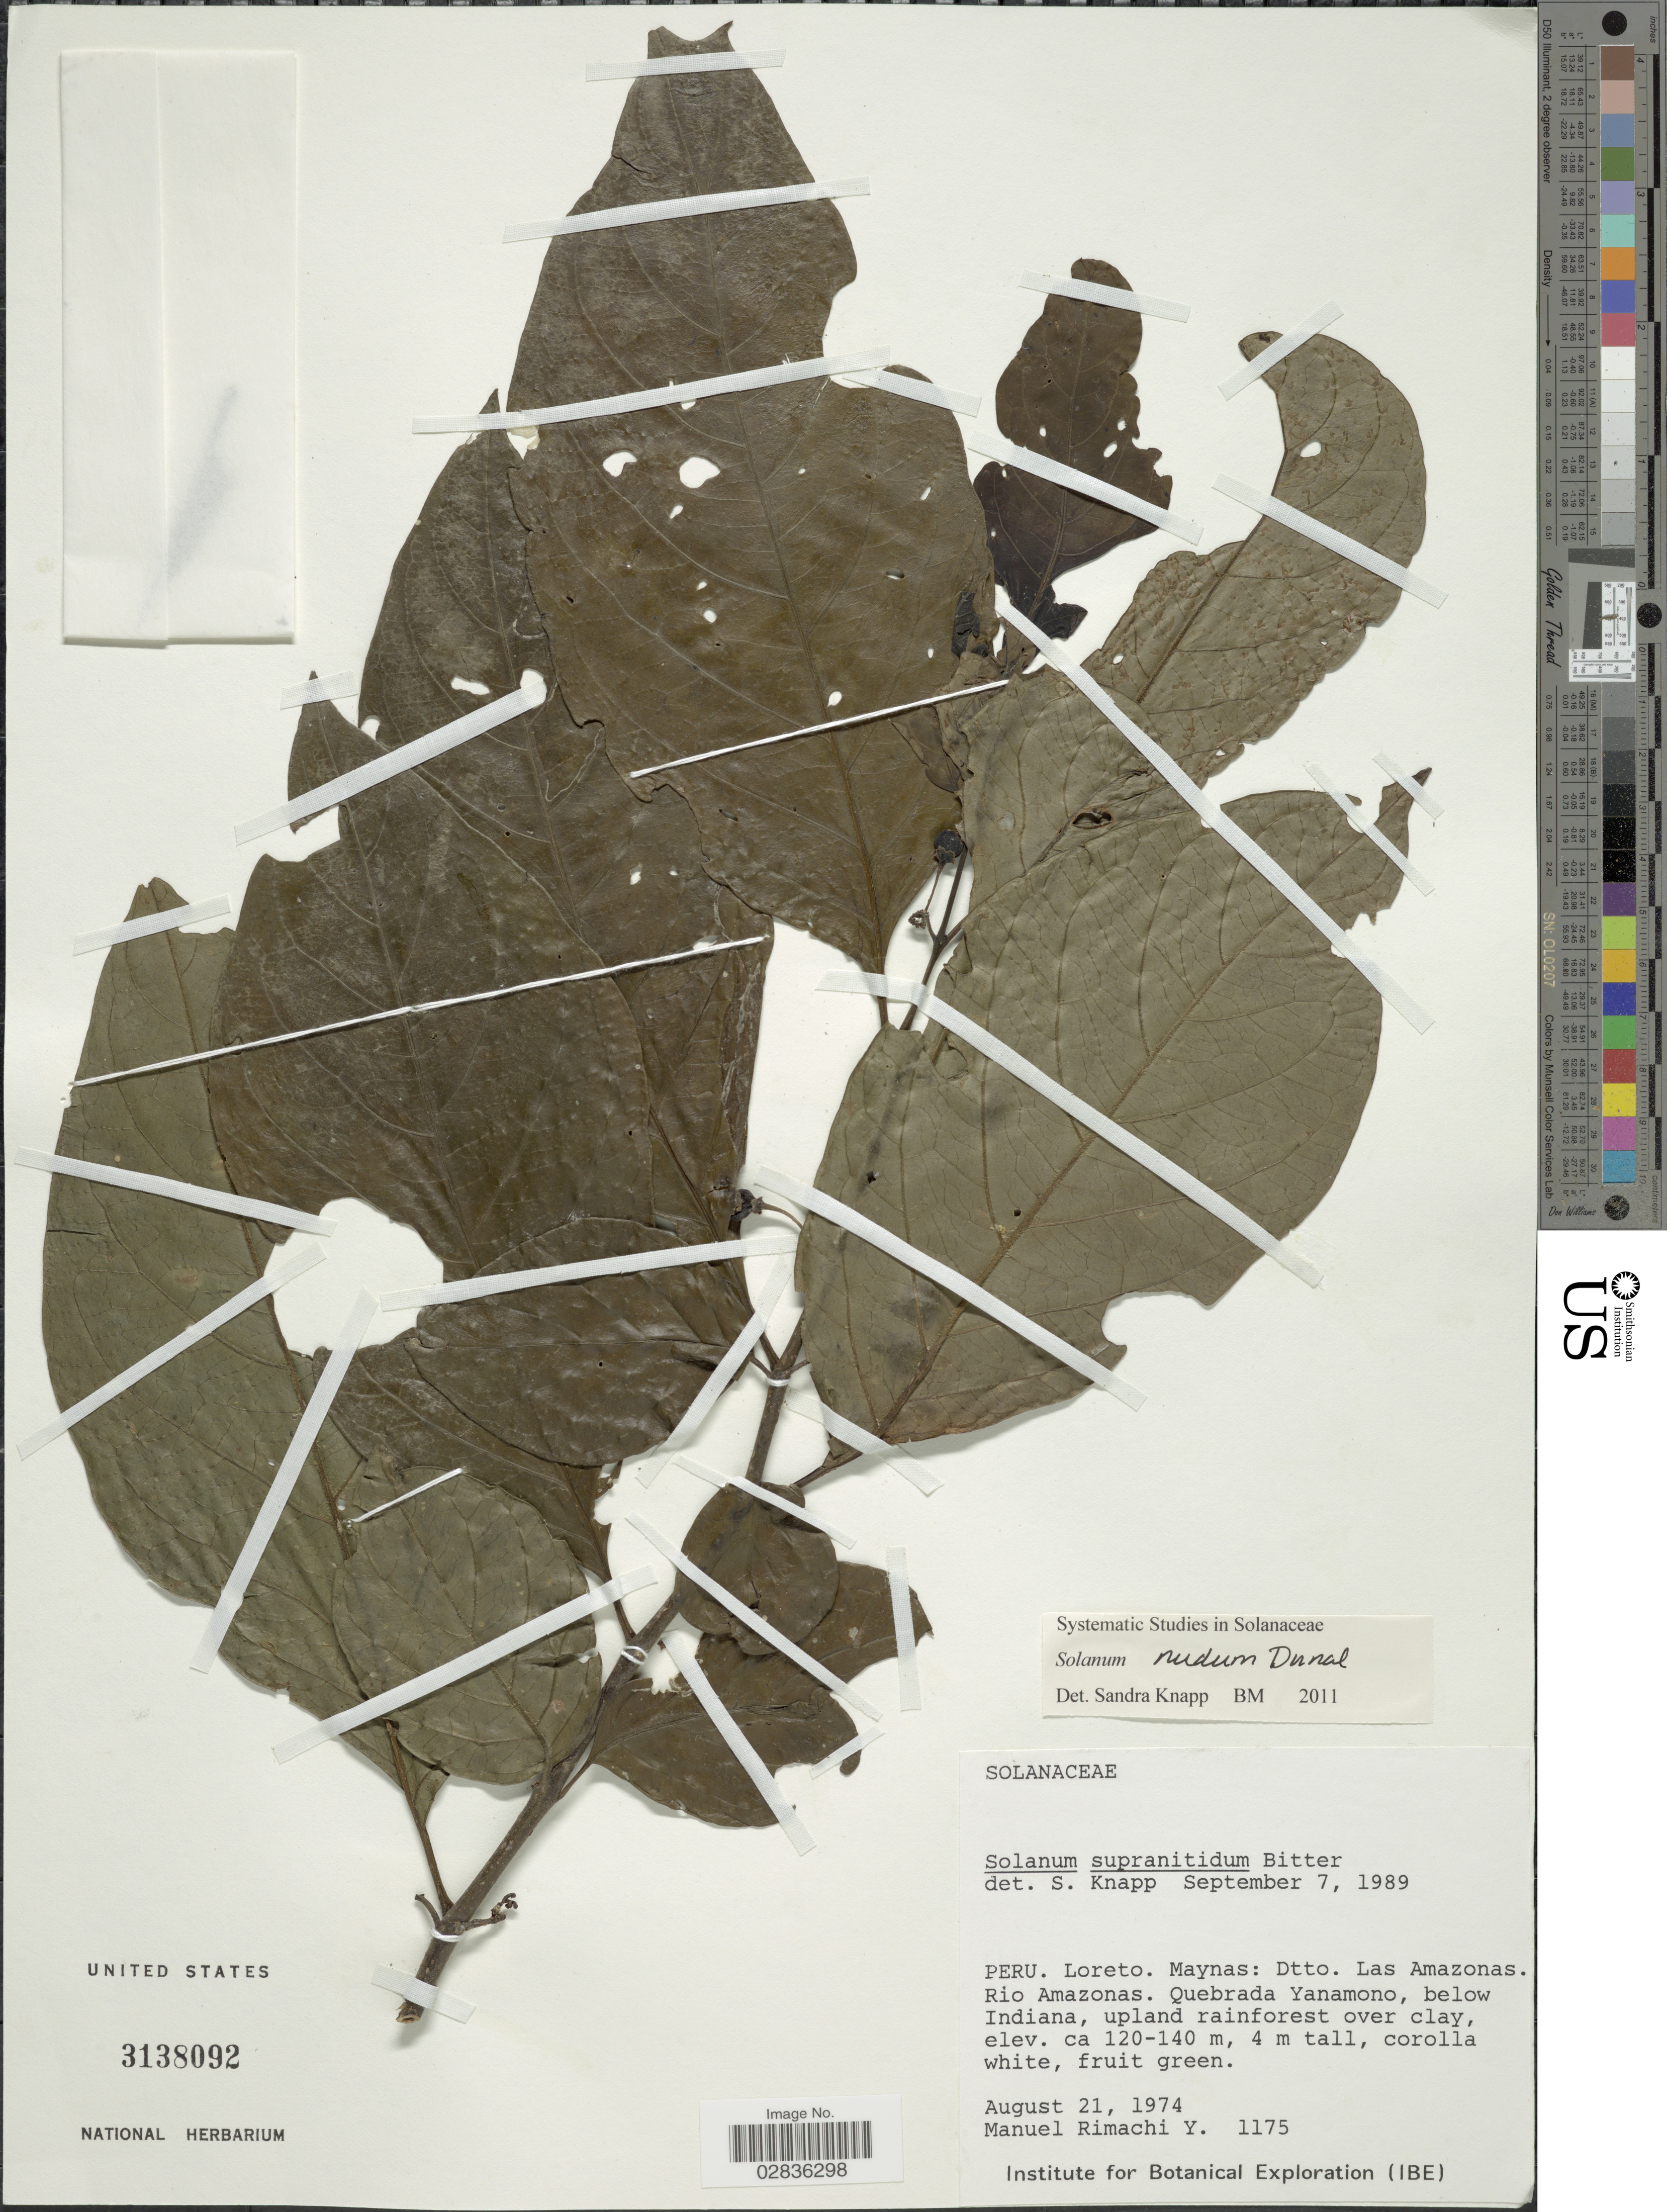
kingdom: Plantae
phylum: Tracheophyta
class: Magnoliopsida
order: Solanales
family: Solanaceae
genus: Solanum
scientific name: Solanum nudum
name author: Dunal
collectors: M. Rimachi Y.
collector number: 1175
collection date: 1974-08-21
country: Peru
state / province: Loreto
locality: Loreto. Maynas: Dtto. Las Amazonas. Rio Amazonas. Quebrada Yanamono, below Indiana, upland rainforest over clay.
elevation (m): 120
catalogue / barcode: US 3138092